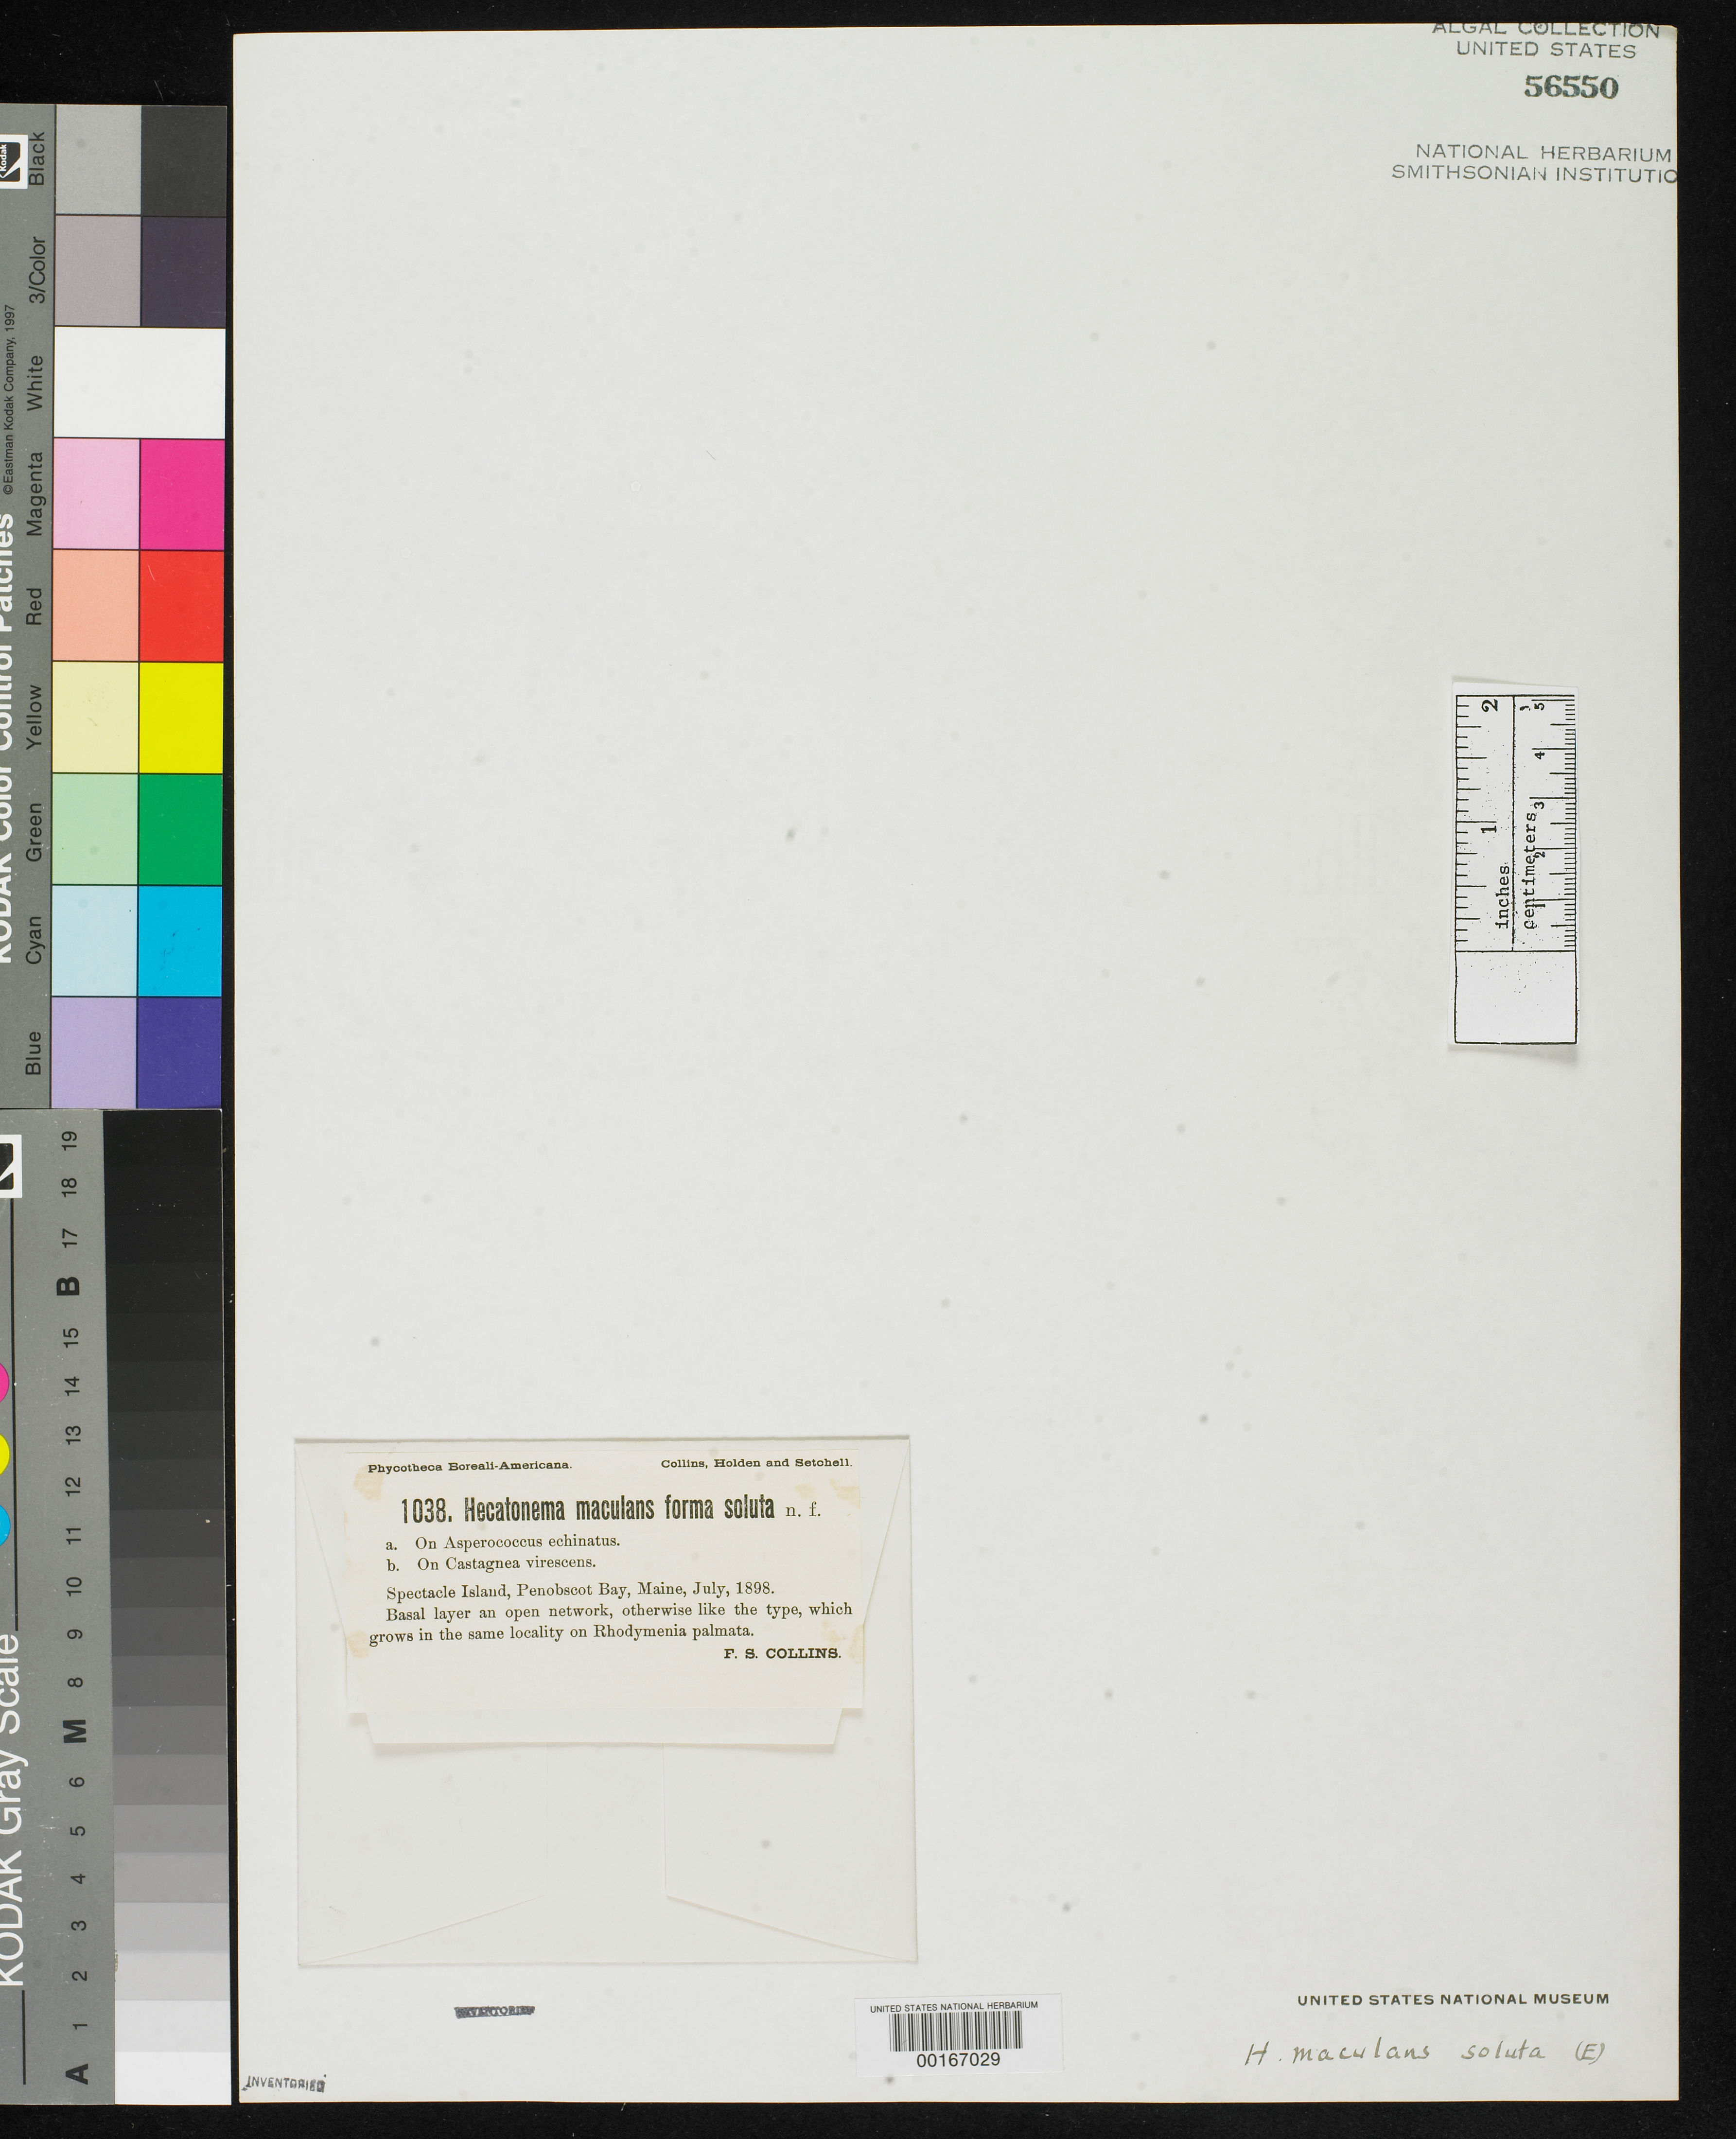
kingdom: Chromista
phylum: Ochrophyta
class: Phaeophyceae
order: Ectocarpales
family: Chordariaceae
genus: Hecatonema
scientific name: Hecatonema maculans f. soluta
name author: Collins in Collins et al.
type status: Isotype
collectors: F. Collins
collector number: PB-A 1038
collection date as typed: Jul 1898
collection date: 1898-07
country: United States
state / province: Maine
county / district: Hancock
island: Spectacle Island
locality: Penobscot Bay.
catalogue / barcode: US 56550